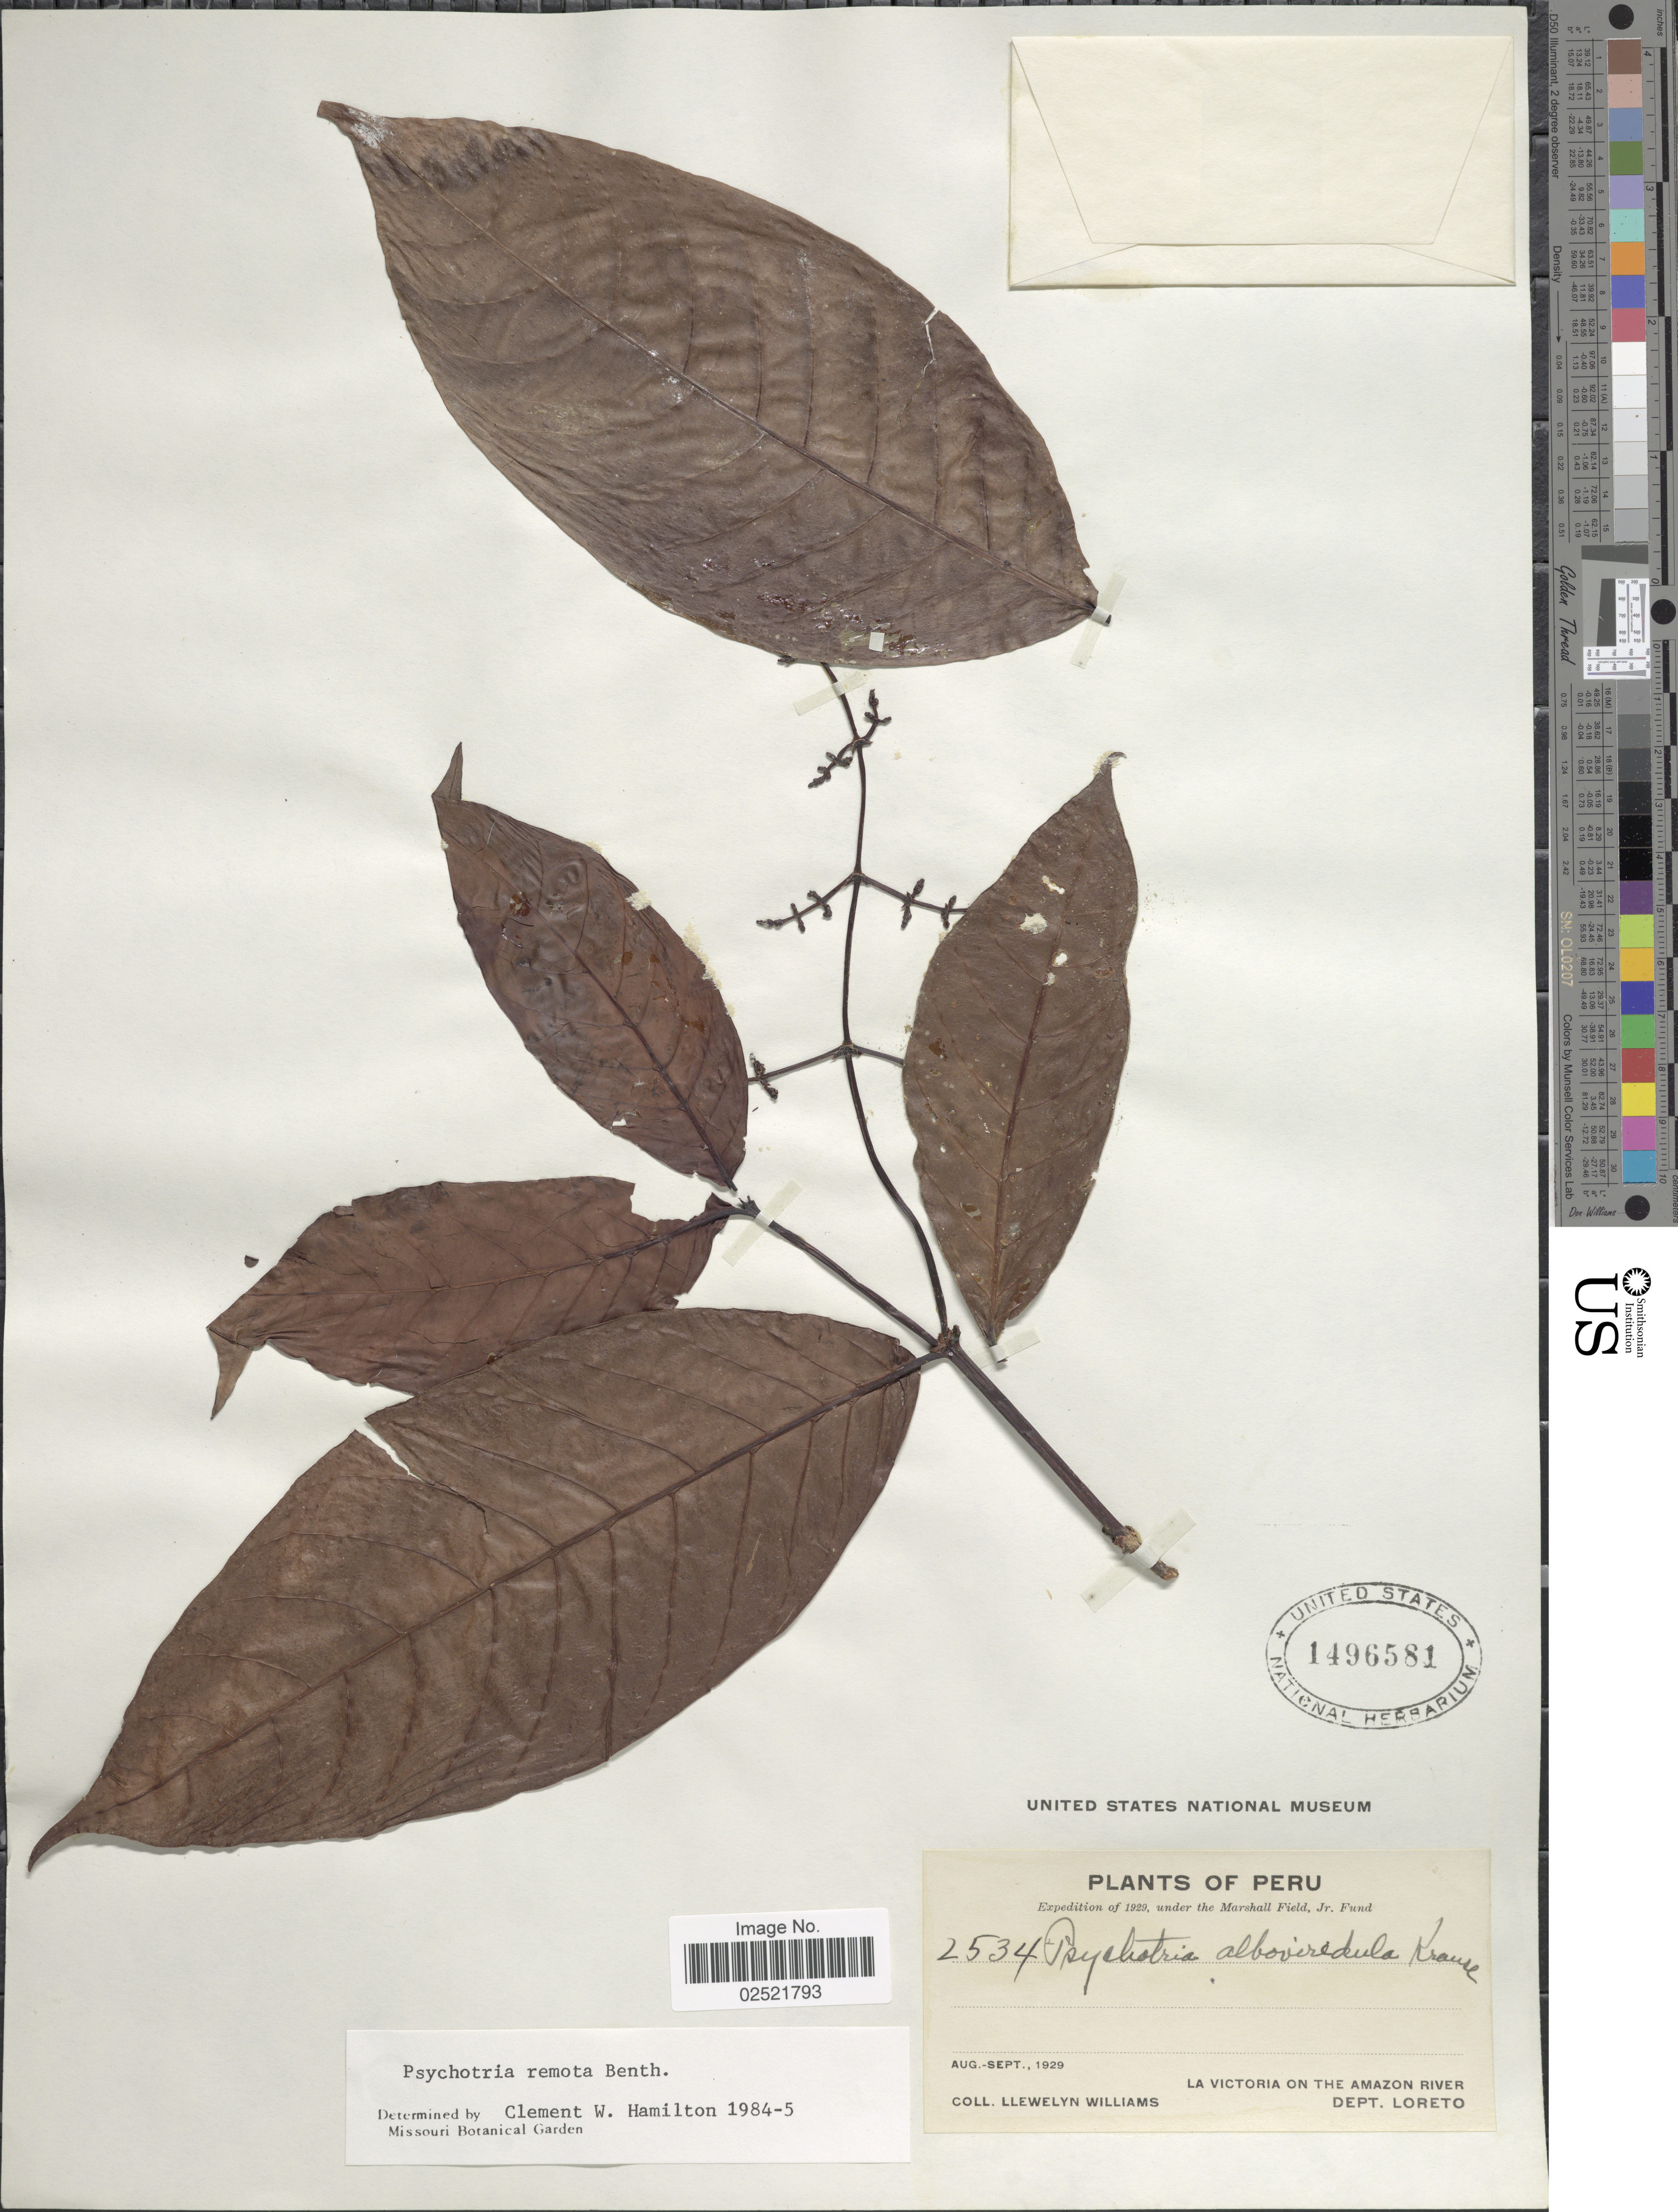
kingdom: Plantae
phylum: Tracheophyta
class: Magnoliopsida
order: Gentianales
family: Rubiaceae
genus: Psychotria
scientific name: Psychotria remota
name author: Benth.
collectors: Ll. Williams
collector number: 2534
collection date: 1929-08/1929-09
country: Peru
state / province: Loreto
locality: La Victoria on the Amazon River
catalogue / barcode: US 1496581